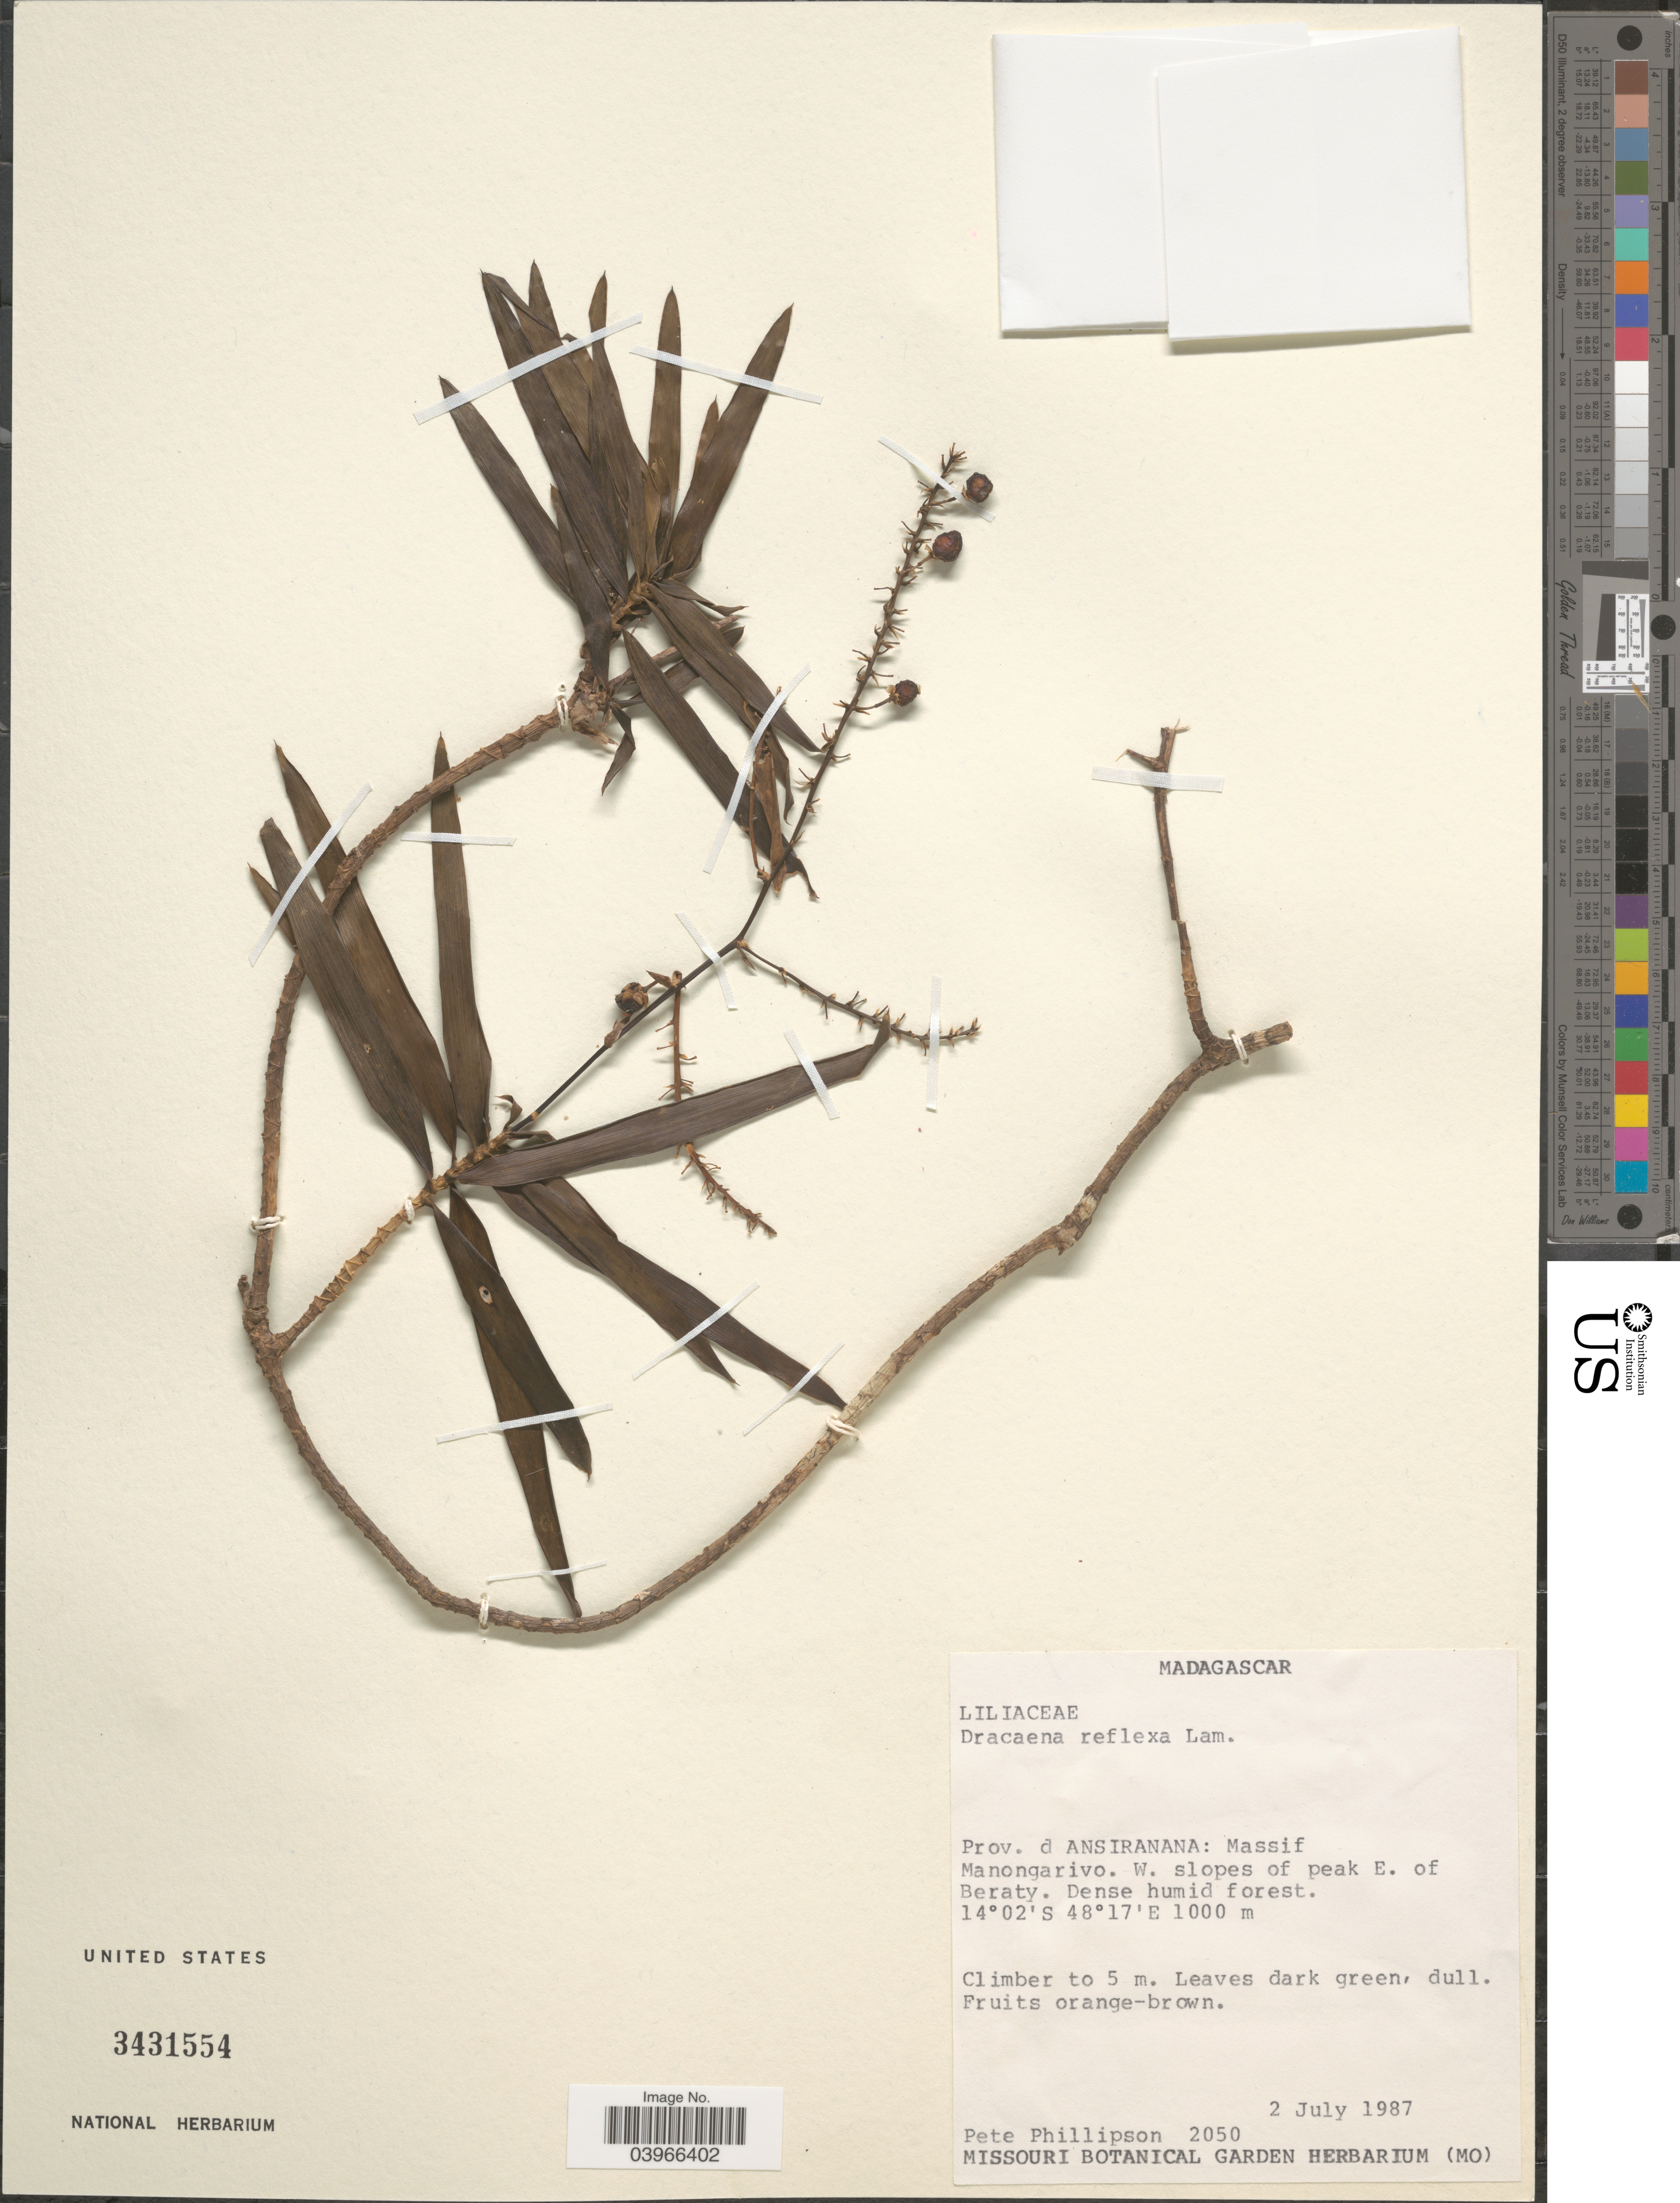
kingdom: Plantae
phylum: Tracheophyta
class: Liliopsida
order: Asparagales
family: Asparagaceae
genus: Dracaena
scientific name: Dracaena reflexa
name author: Lam.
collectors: P. B. Phillipson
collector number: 2050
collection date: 1987-07-02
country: Madagascar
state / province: Diana / Sofia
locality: Prov. d Ansiranana: Massif Manongarivo. W. slopes of peak E. of Beraty.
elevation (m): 1000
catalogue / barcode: US 3431554